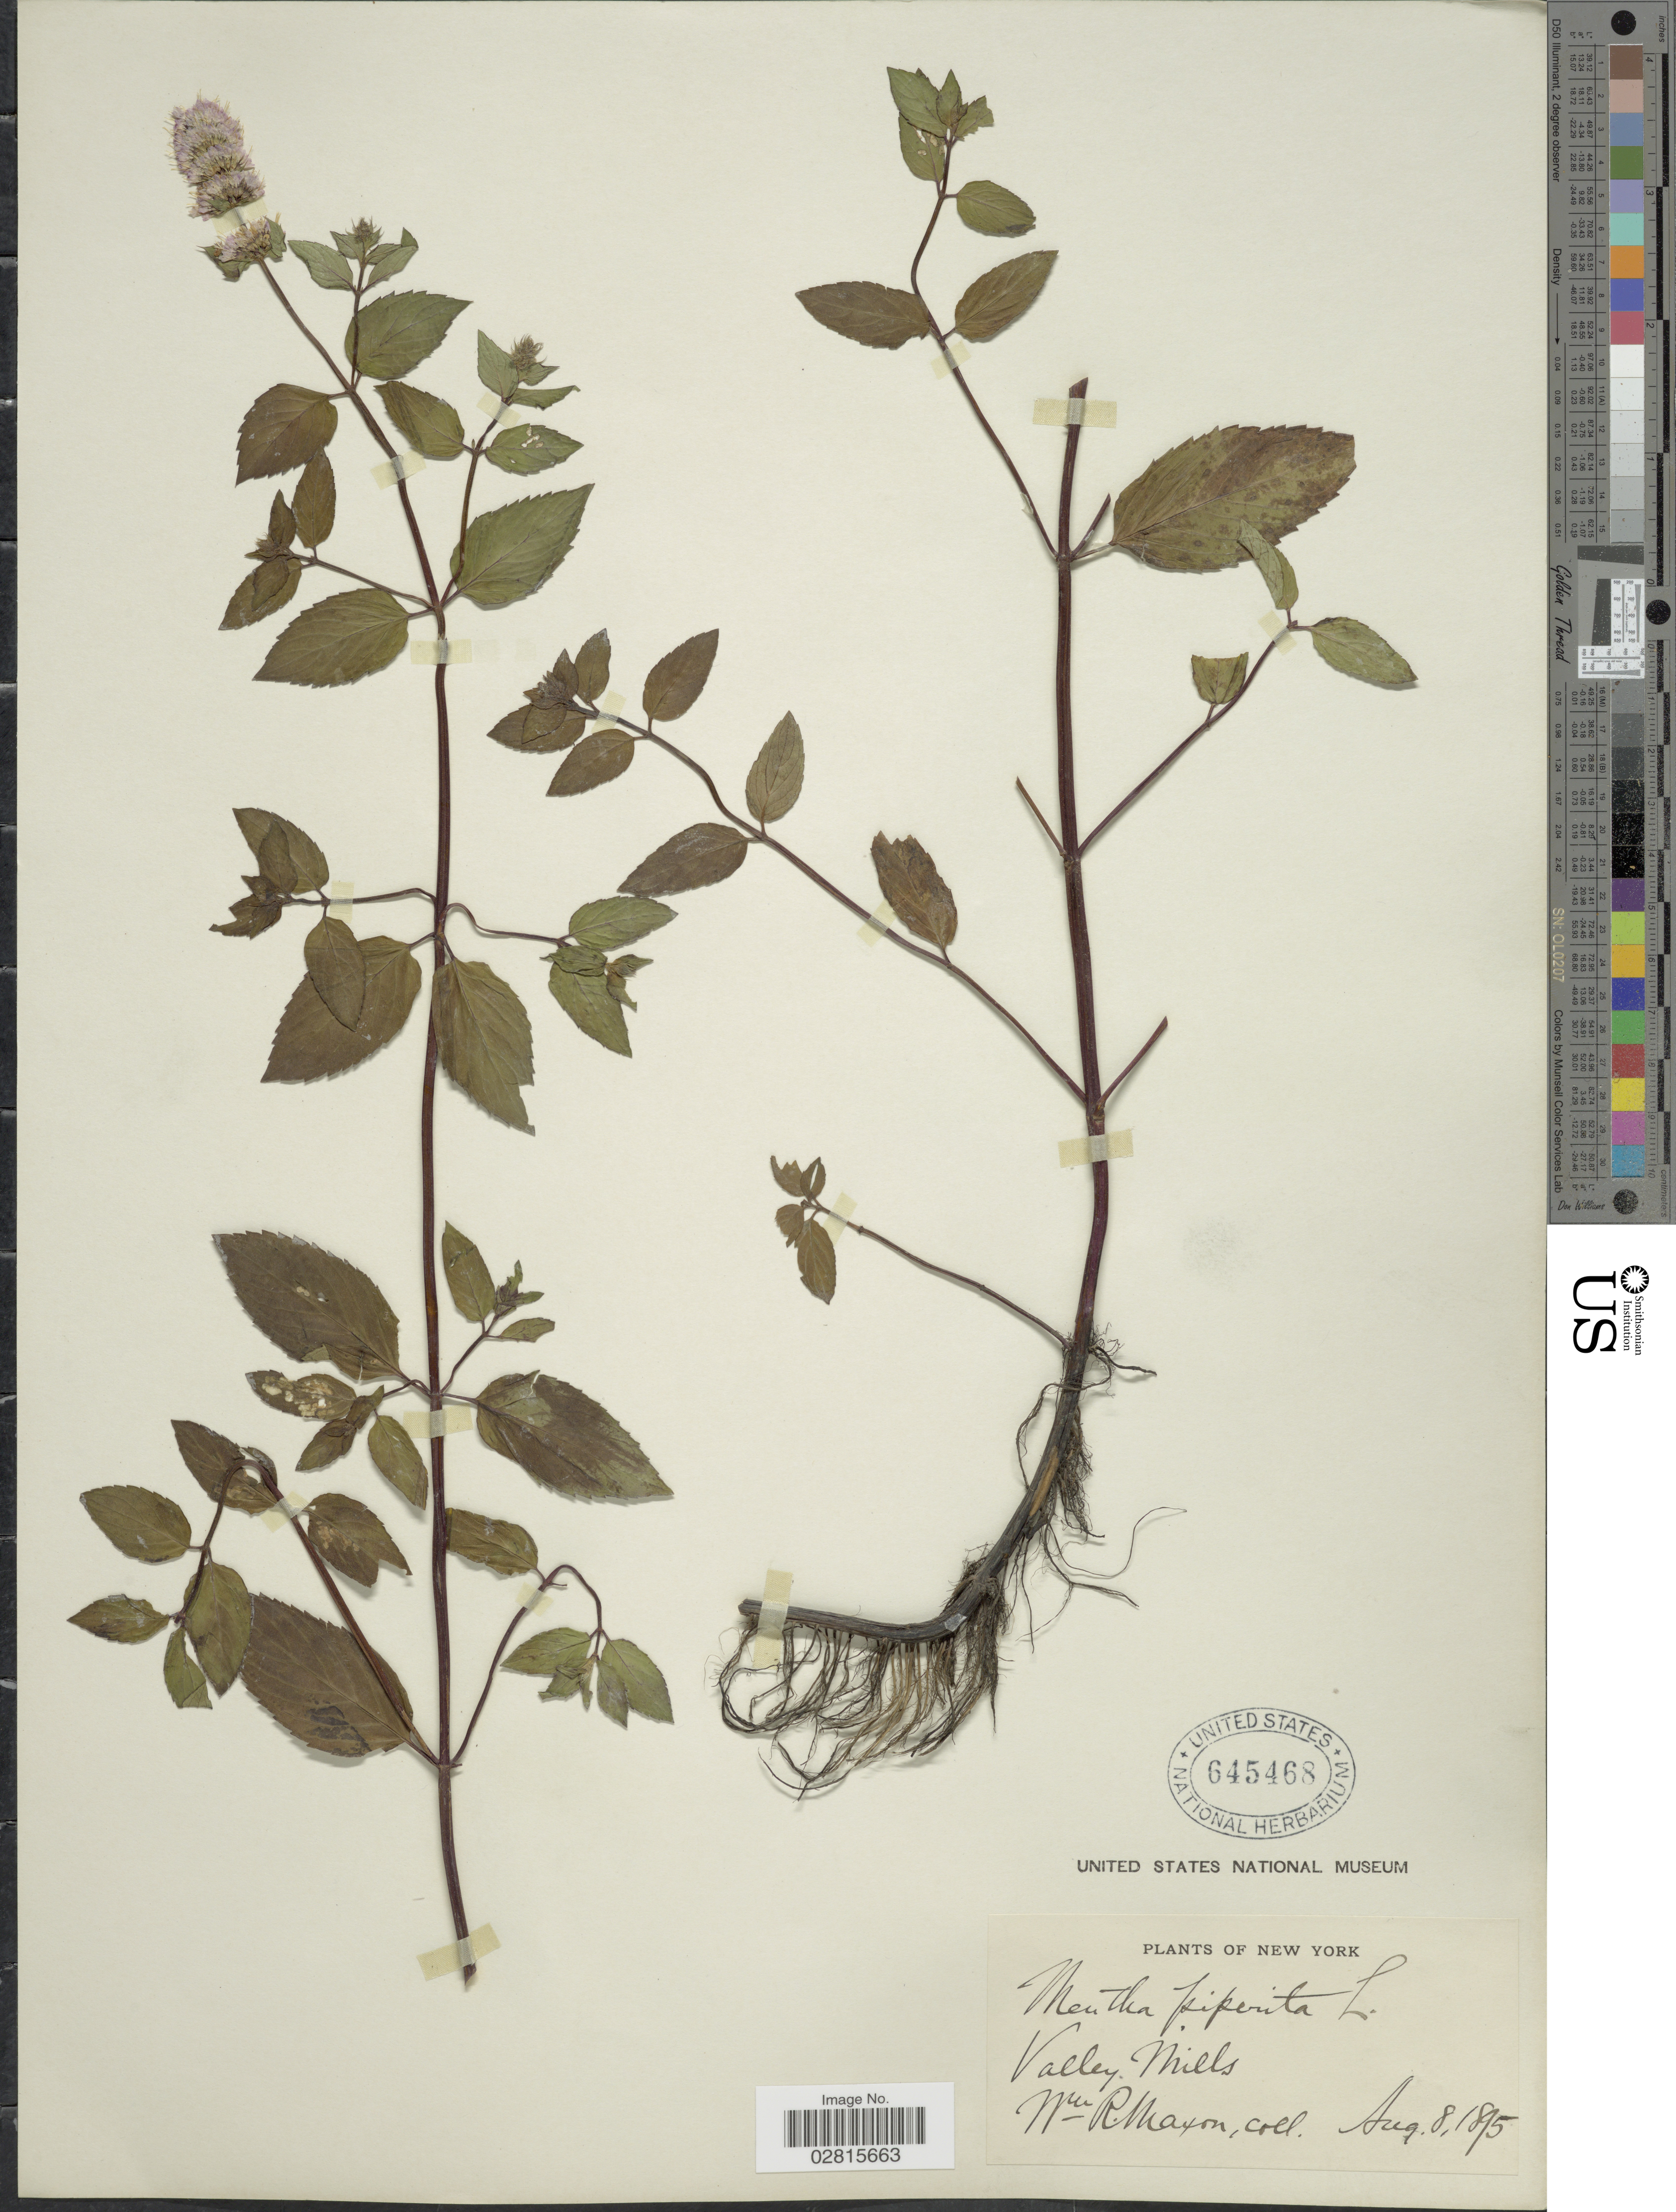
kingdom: Plantae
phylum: Tracheophyta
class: Magnoliopsida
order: Lamiales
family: Lamiaceae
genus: Mentha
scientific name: Mentha x piperita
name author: L.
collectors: W. R. Maxon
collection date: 1895-08-08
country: United States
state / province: New York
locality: Valley Mills.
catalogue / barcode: US 645468